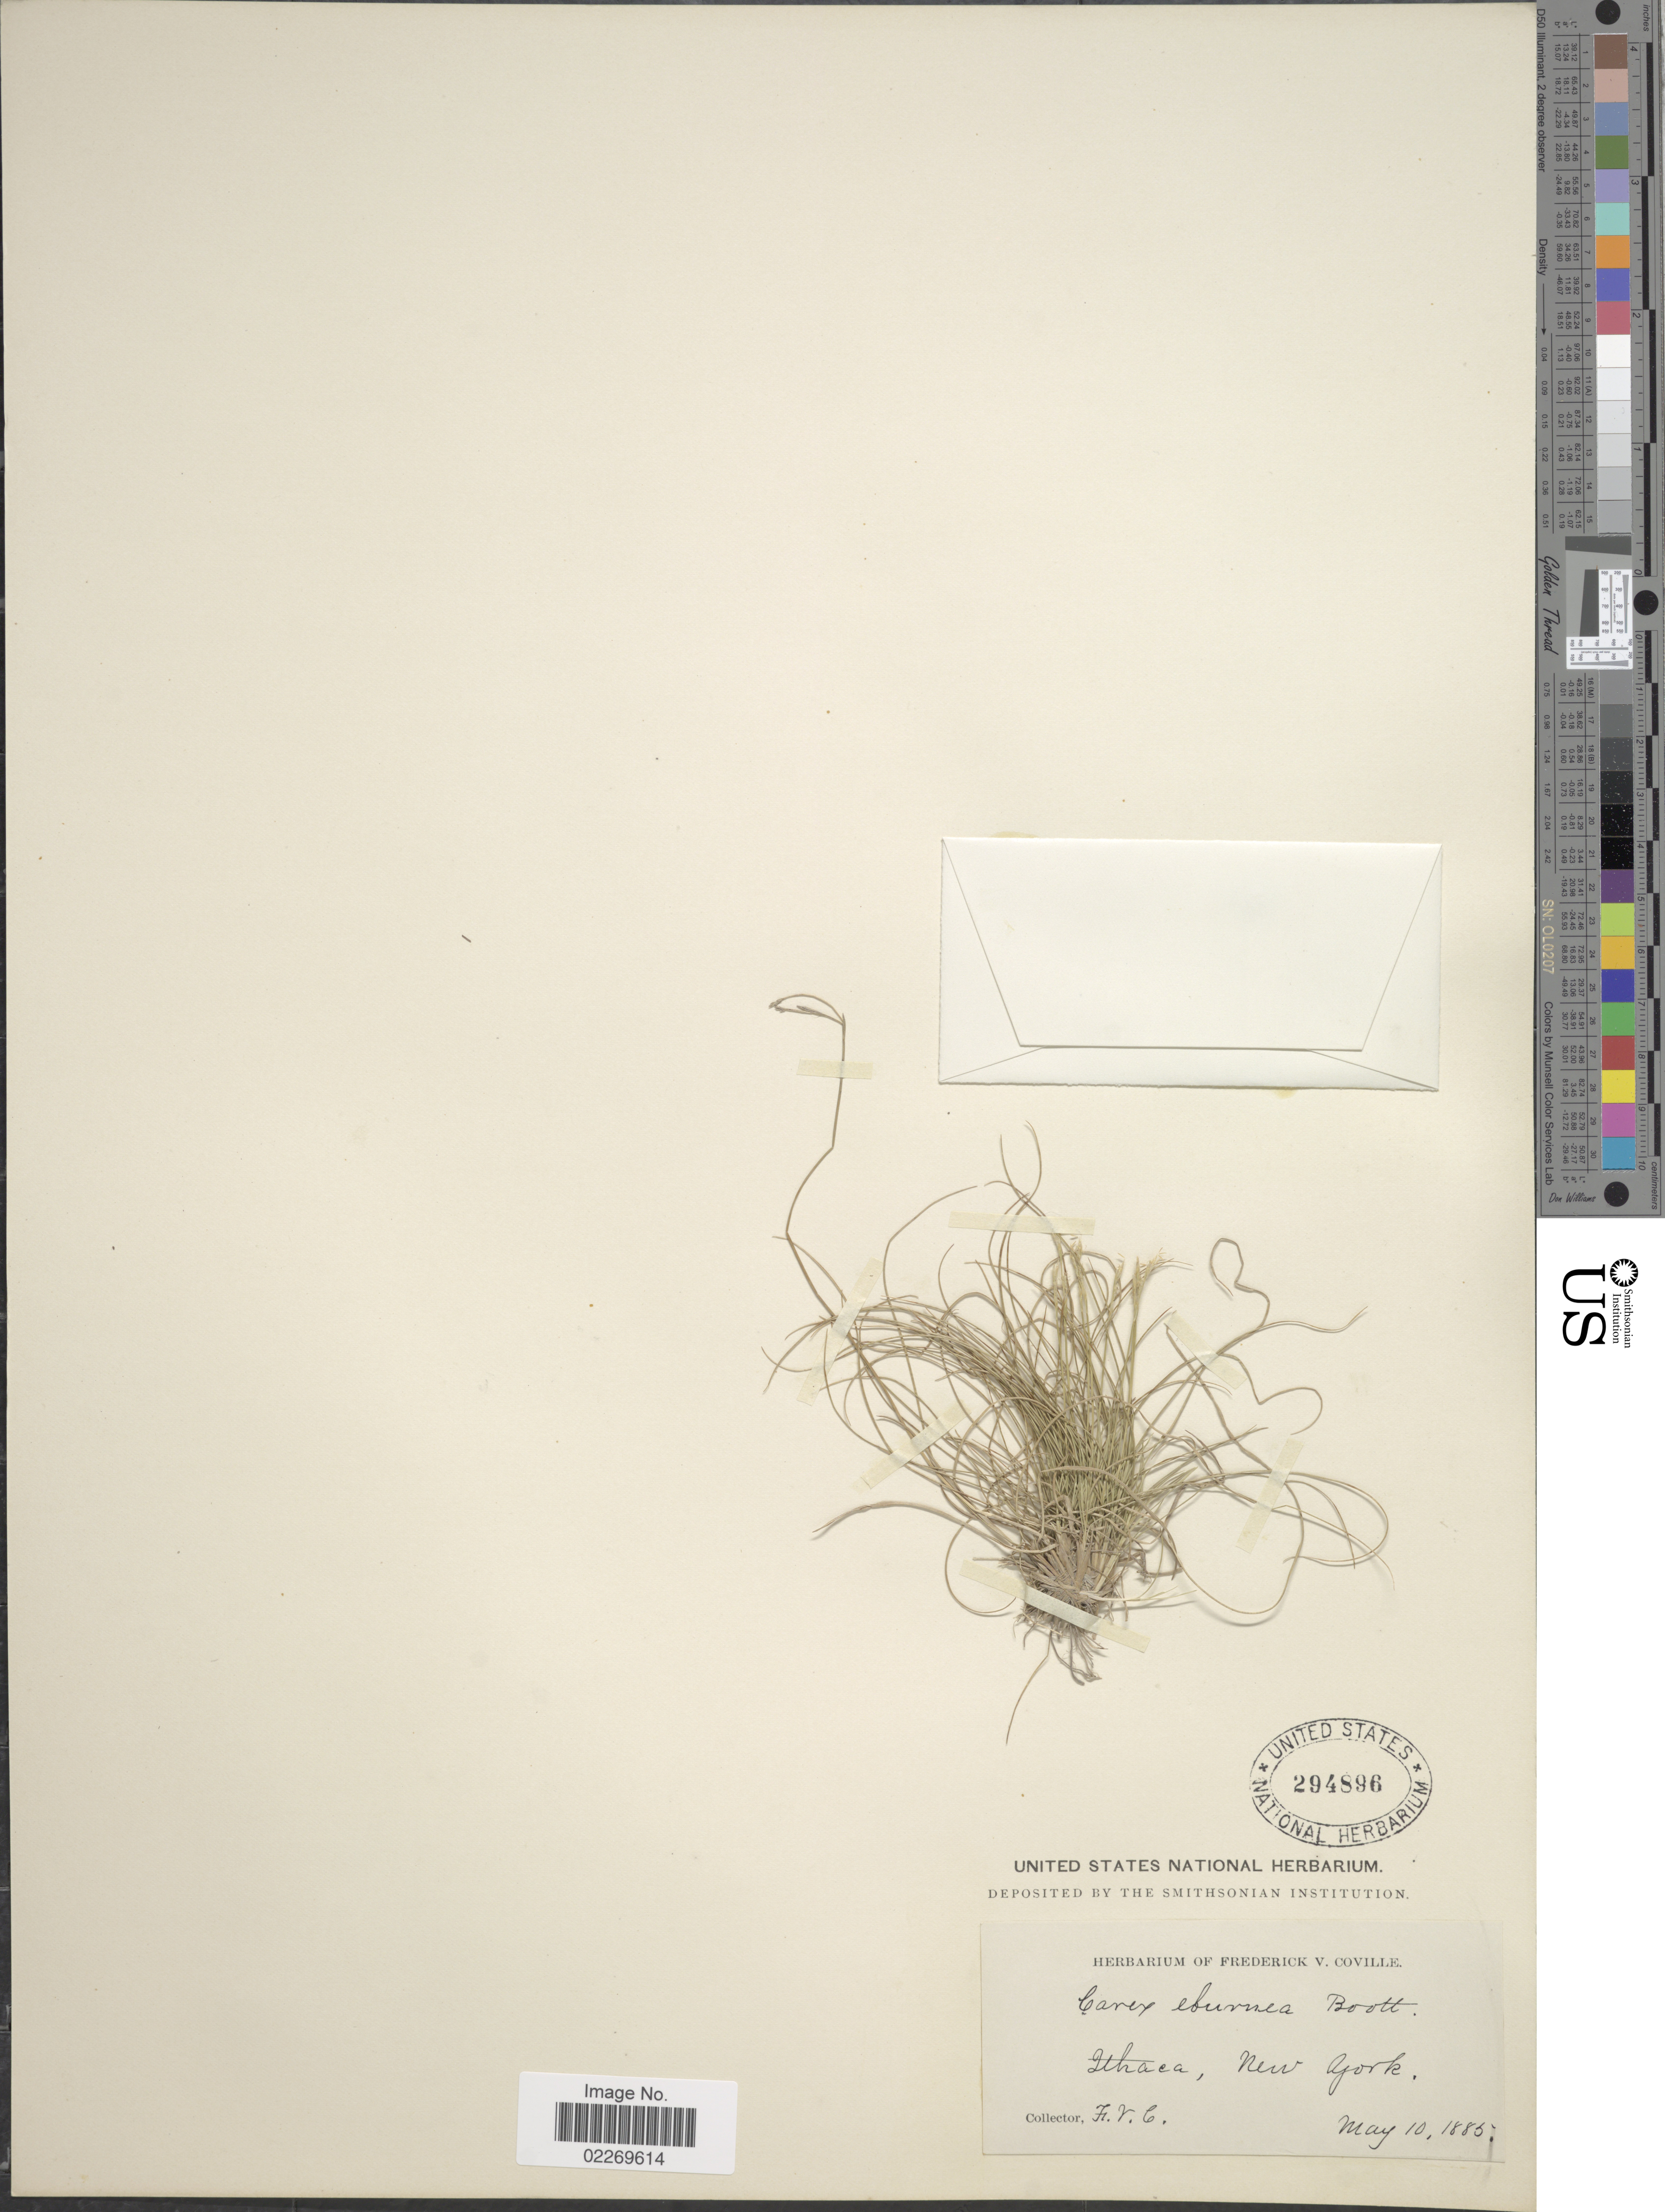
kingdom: Plantae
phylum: Tracheophyta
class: Liliopsida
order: Poales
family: Cyperaceae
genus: Carex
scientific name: Carex eburnea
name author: Boott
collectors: F. V. Coville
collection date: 1885-05-10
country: United States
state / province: New York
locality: Ithaca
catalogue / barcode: US 294896